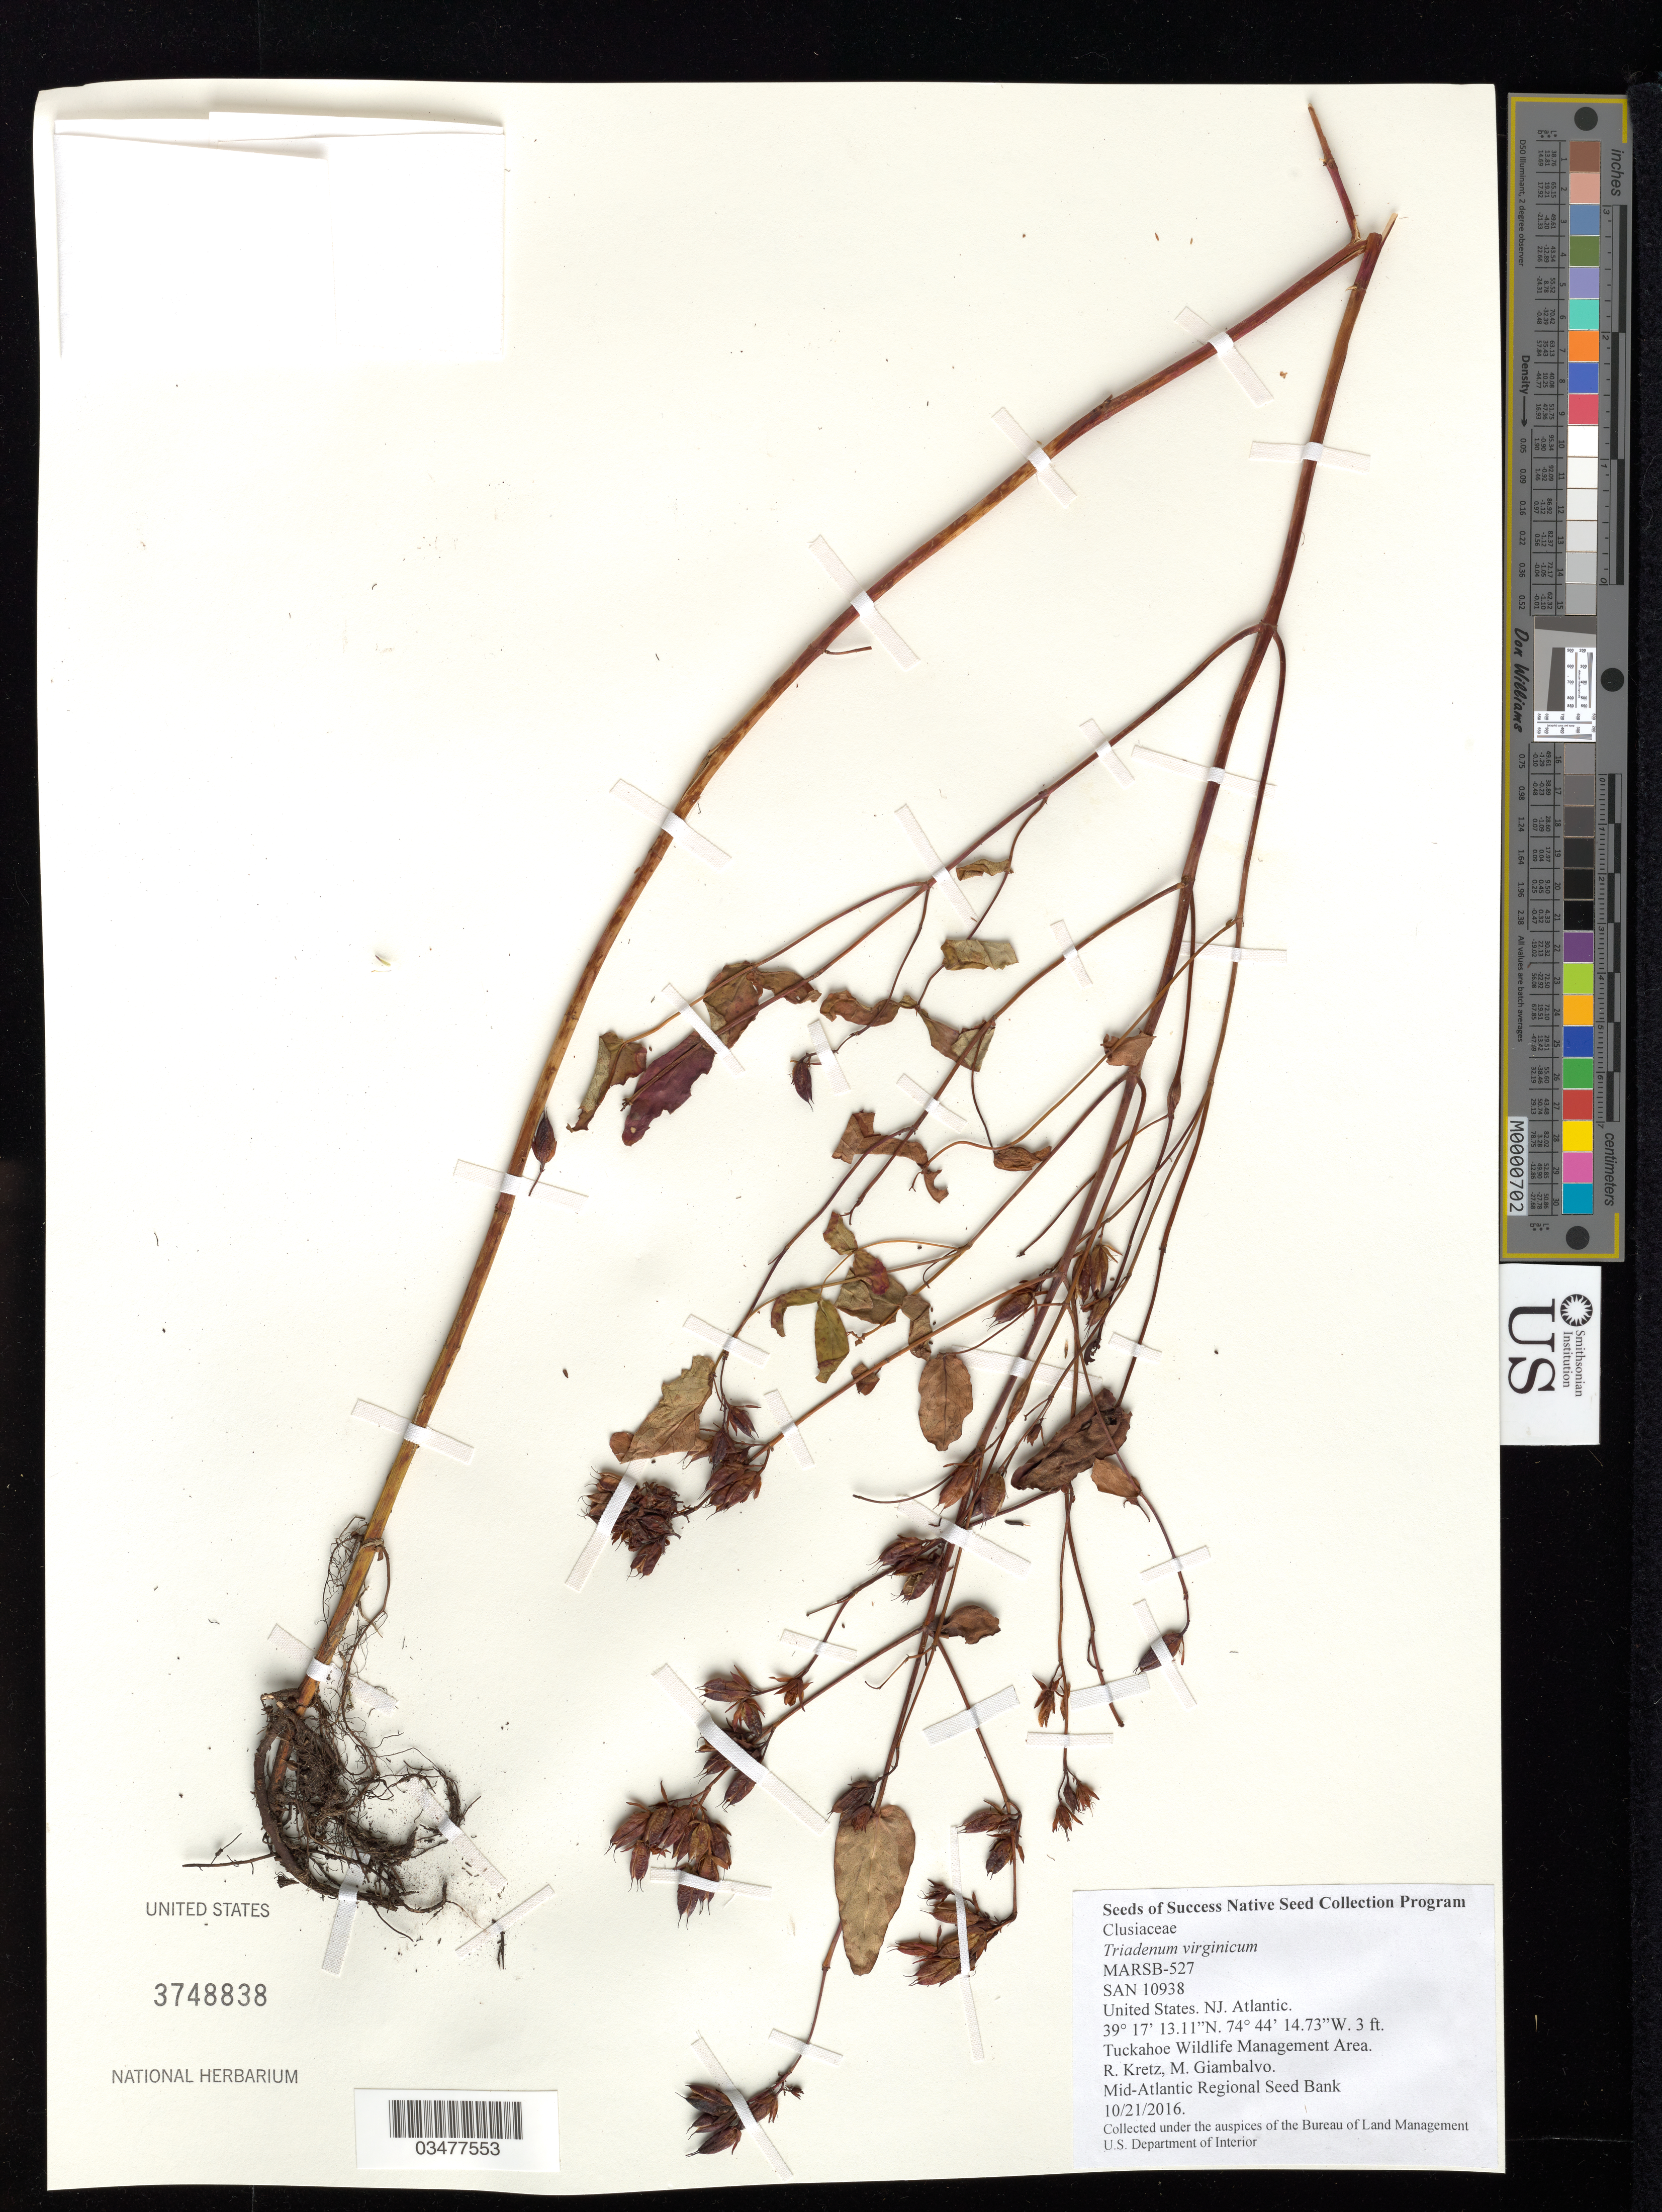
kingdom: Plantae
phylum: Tracheophyta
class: Magnoliopsida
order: Malpighiales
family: Hypericaceae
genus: Triadenum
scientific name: Triadenum virginicum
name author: (L.) Raf.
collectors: R. Kretz & M. Giambalvo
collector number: MARSB-527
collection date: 2016-10-21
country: United States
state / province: New Jersey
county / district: Atlantic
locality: Tuckahoe Wildlife Management Area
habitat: freshwater meadow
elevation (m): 1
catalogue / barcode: US 3748838